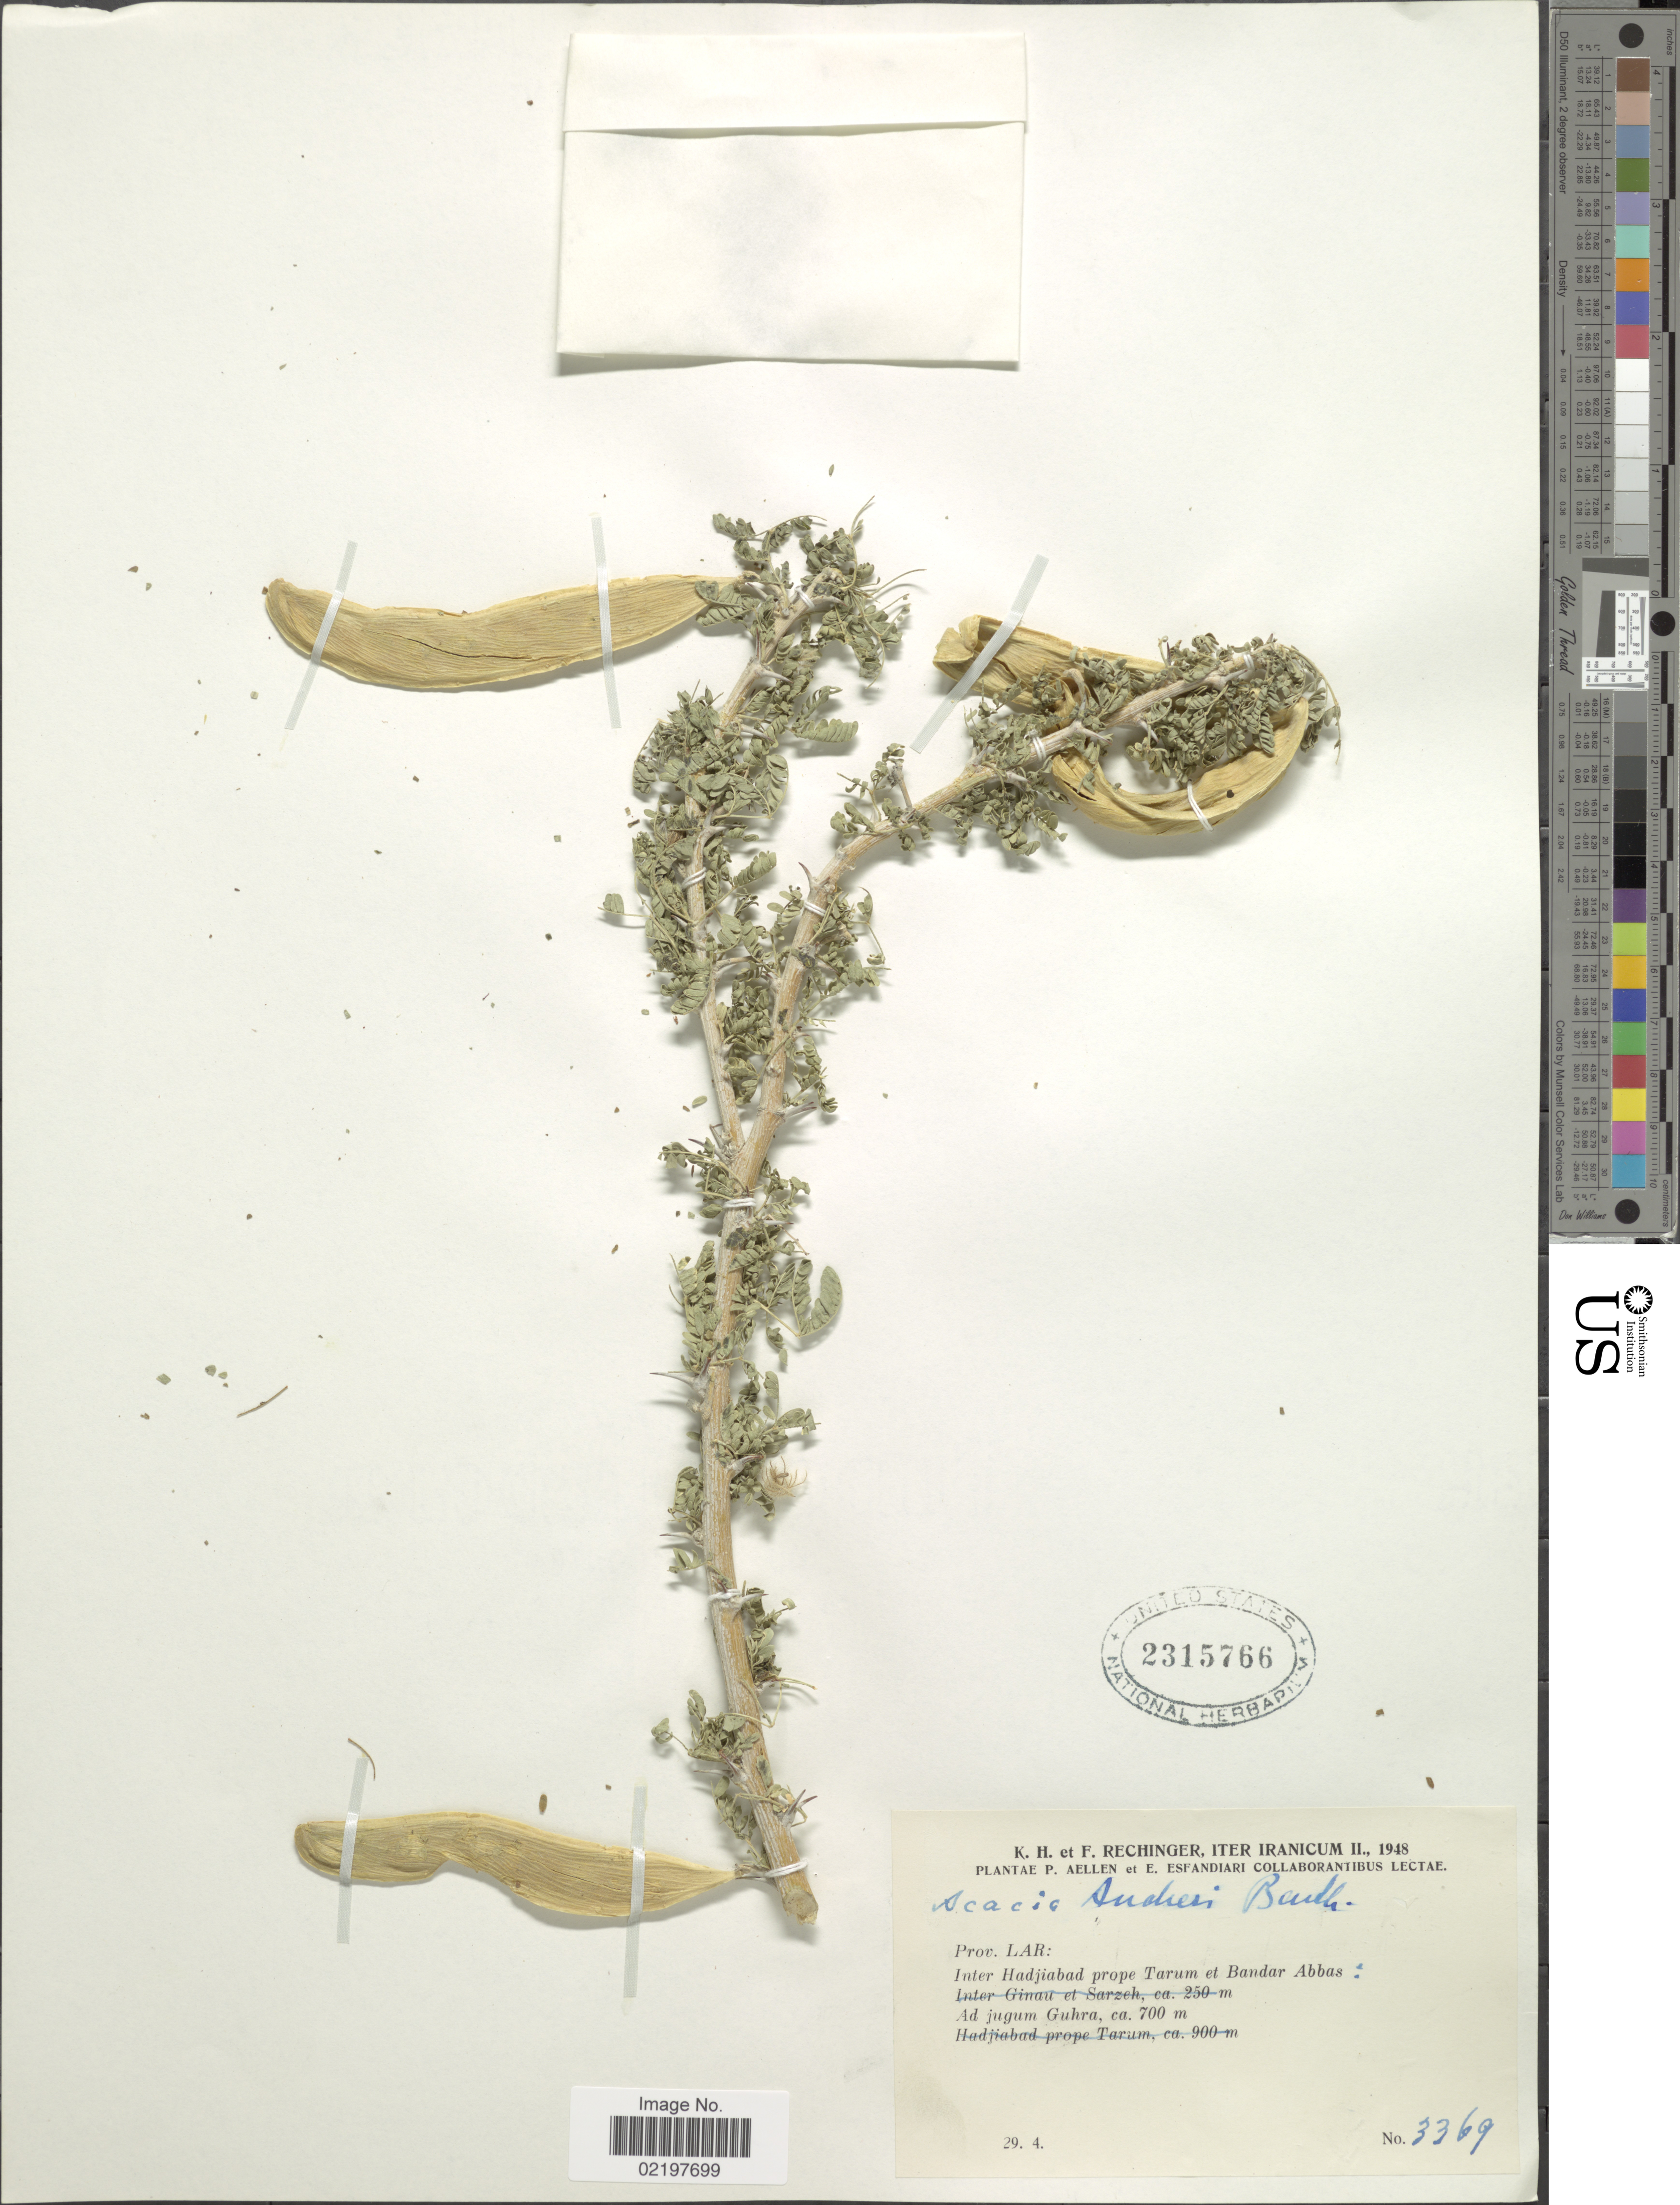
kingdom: Plantae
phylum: Tracheophyta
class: Magnoliopsida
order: Fabales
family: Fabaceae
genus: Vachellia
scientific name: Vachellia oerfota var. oerfota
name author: (Forssk.) Kyal. & Boatwr.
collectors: K. H. Rechinger & F. Rechinger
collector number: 3369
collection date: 1948-04-29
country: Iran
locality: Iter Iranicum, Prov. Lar: Inter Hadjiabad prope Tarum et Bandar Abbas: Ad jugum Guhra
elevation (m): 700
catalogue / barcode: US 2315766